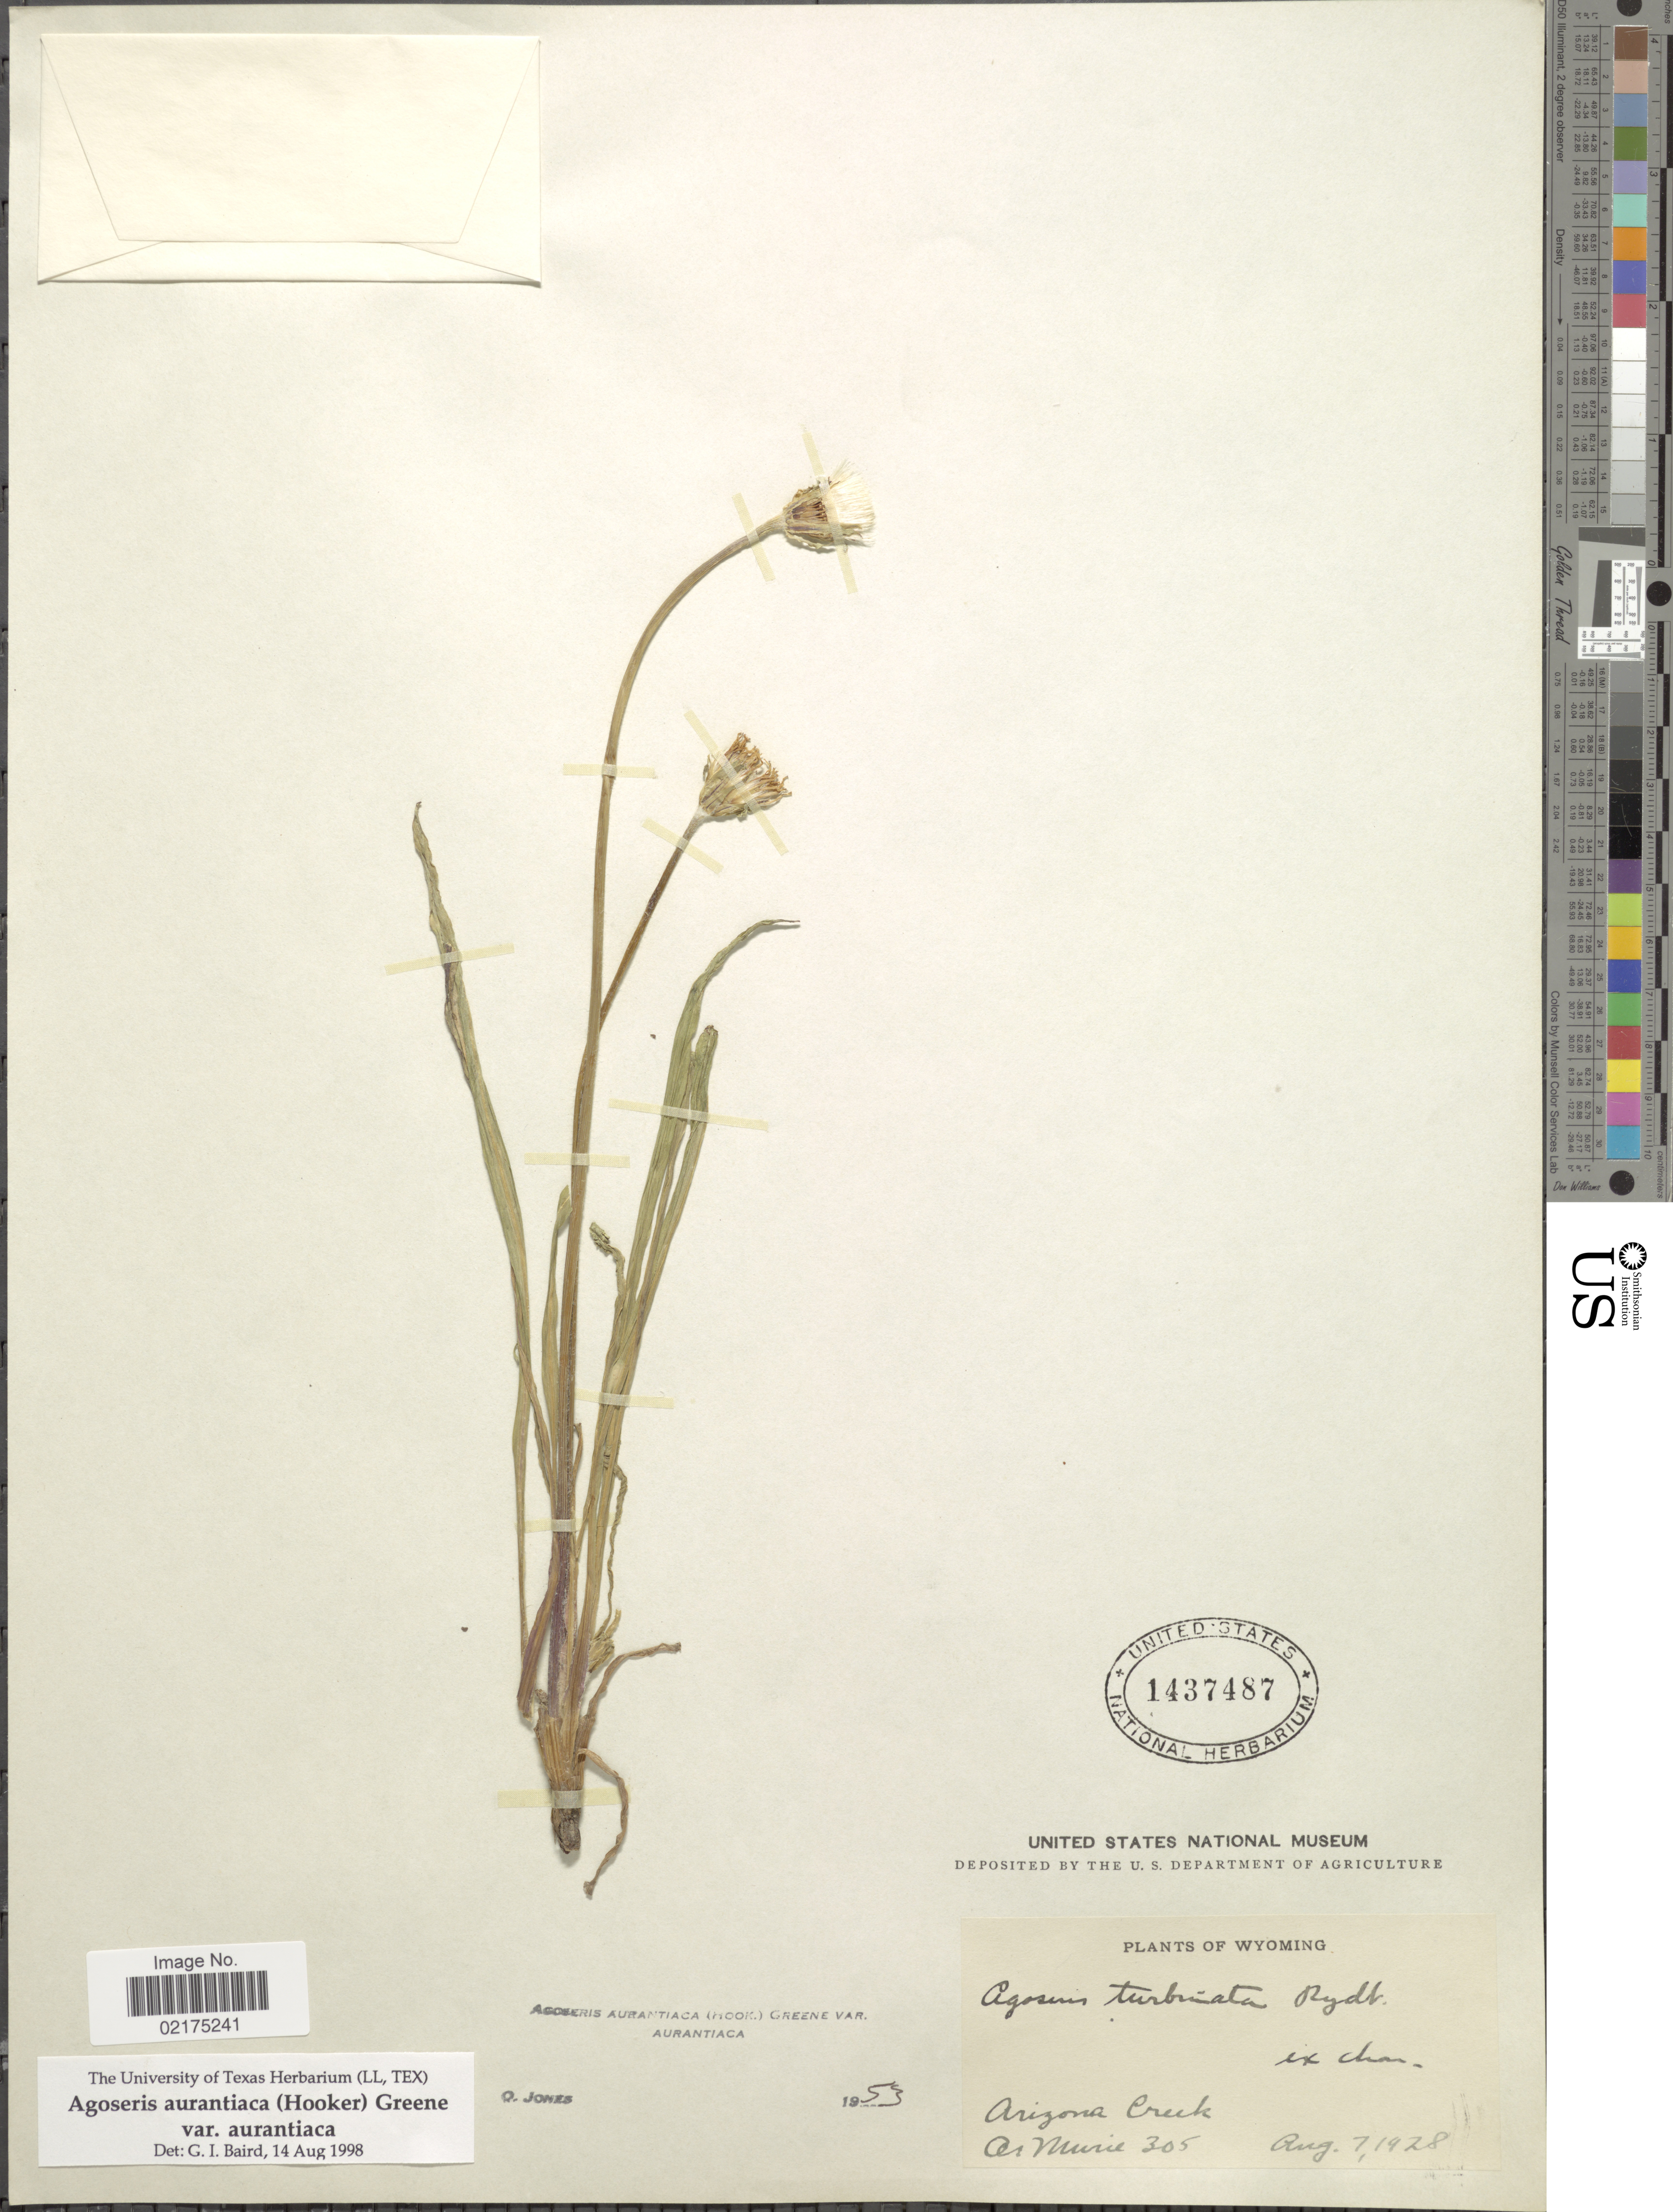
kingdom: Plantae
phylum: Tracheophyta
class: Magnoliopsida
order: Asterales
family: Asteraceae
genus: Agoseris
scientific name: Agoseris aurantiaca var. aurantiaca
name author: (Hook.) Greene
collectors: A. Murie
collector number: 305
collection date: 1928-08-07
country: United States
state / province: Wyoming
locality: Arizona Creek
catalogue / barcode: US 1437487